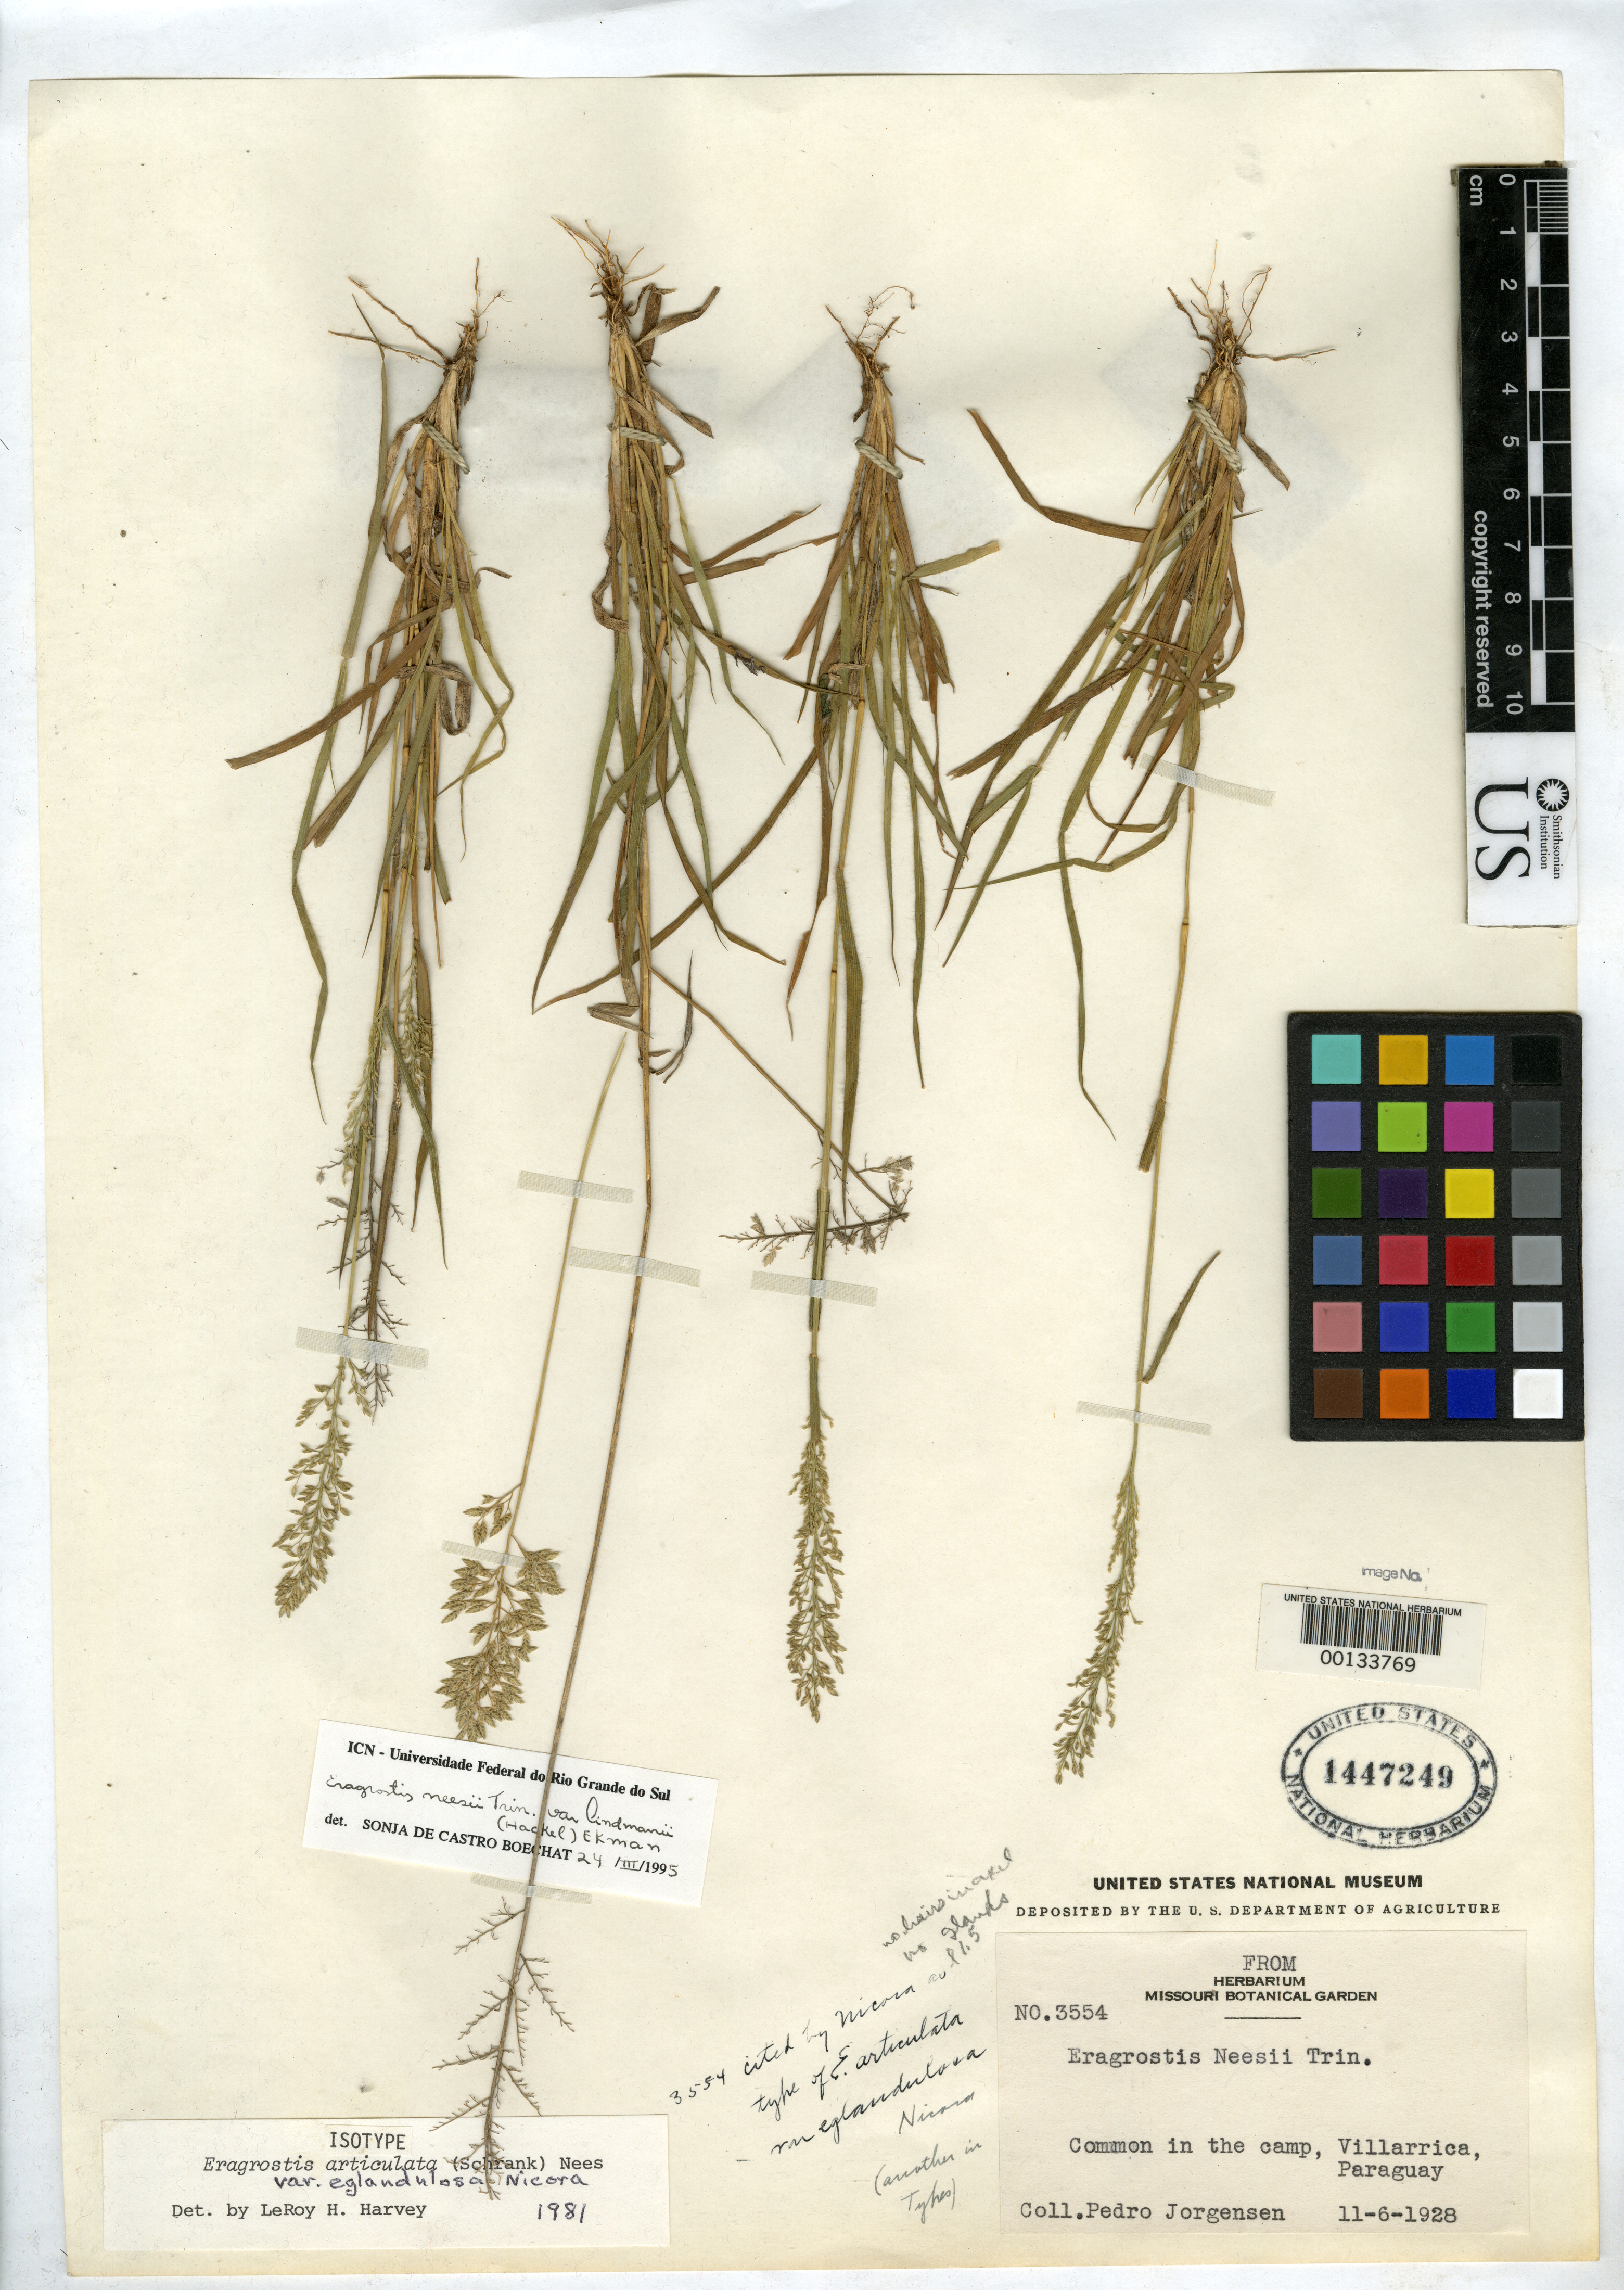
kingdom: Plantae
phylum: Tracheophyta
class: Liliopsida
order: Poales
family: Poaceae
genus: Eragrostis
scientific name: Eragrostis articulata var. eglandulosa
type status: Isotype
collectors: P. Jorgensen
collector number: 3554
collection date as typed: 06 Nov 1928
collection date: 1928-11-06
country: Paraguay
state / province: Guairá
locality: Villarrica.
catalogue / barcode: US 1447249